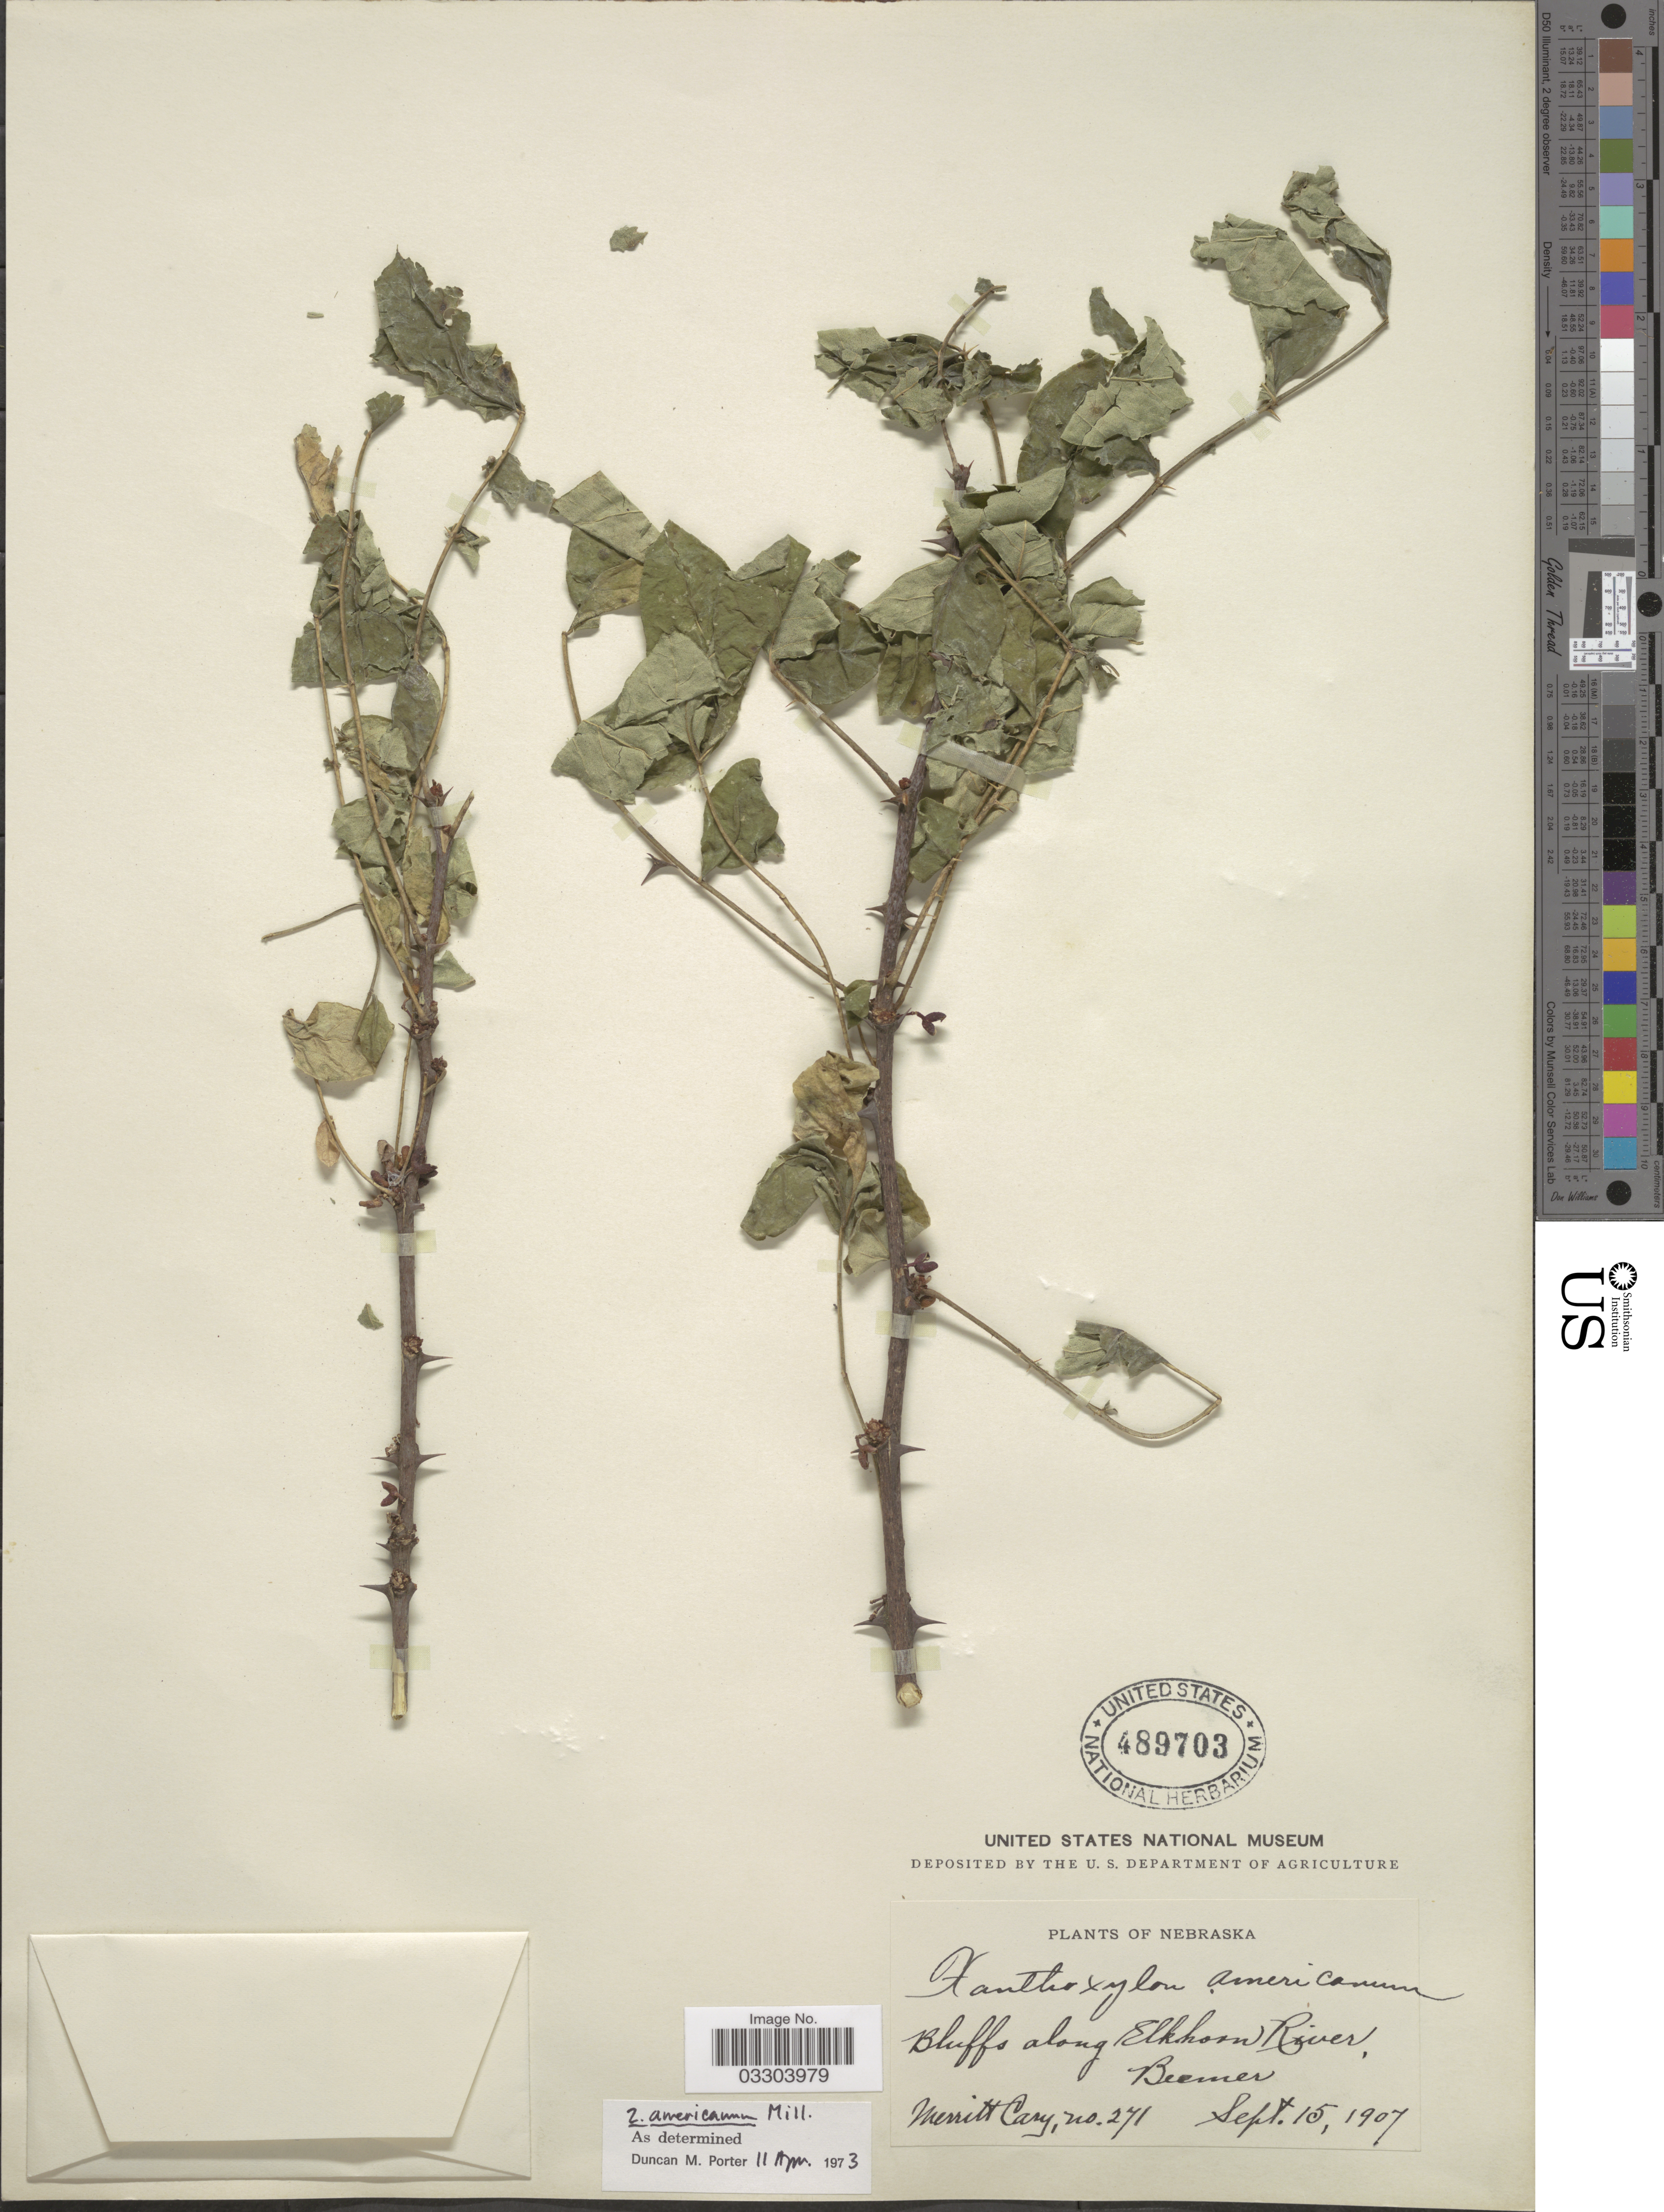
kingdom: Plantae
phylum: Tracheophyta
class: Magnoliopsida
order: Sapindales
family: Rutaceae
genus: Zanthoxylum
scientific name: Zanthoxylum americanum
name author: Mill.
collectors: M. Cary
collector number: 271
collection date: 1907-09-15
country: United States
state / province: Nebraska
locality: Bluffs along Elkhorn River, Beemer.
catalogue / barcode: US 489703